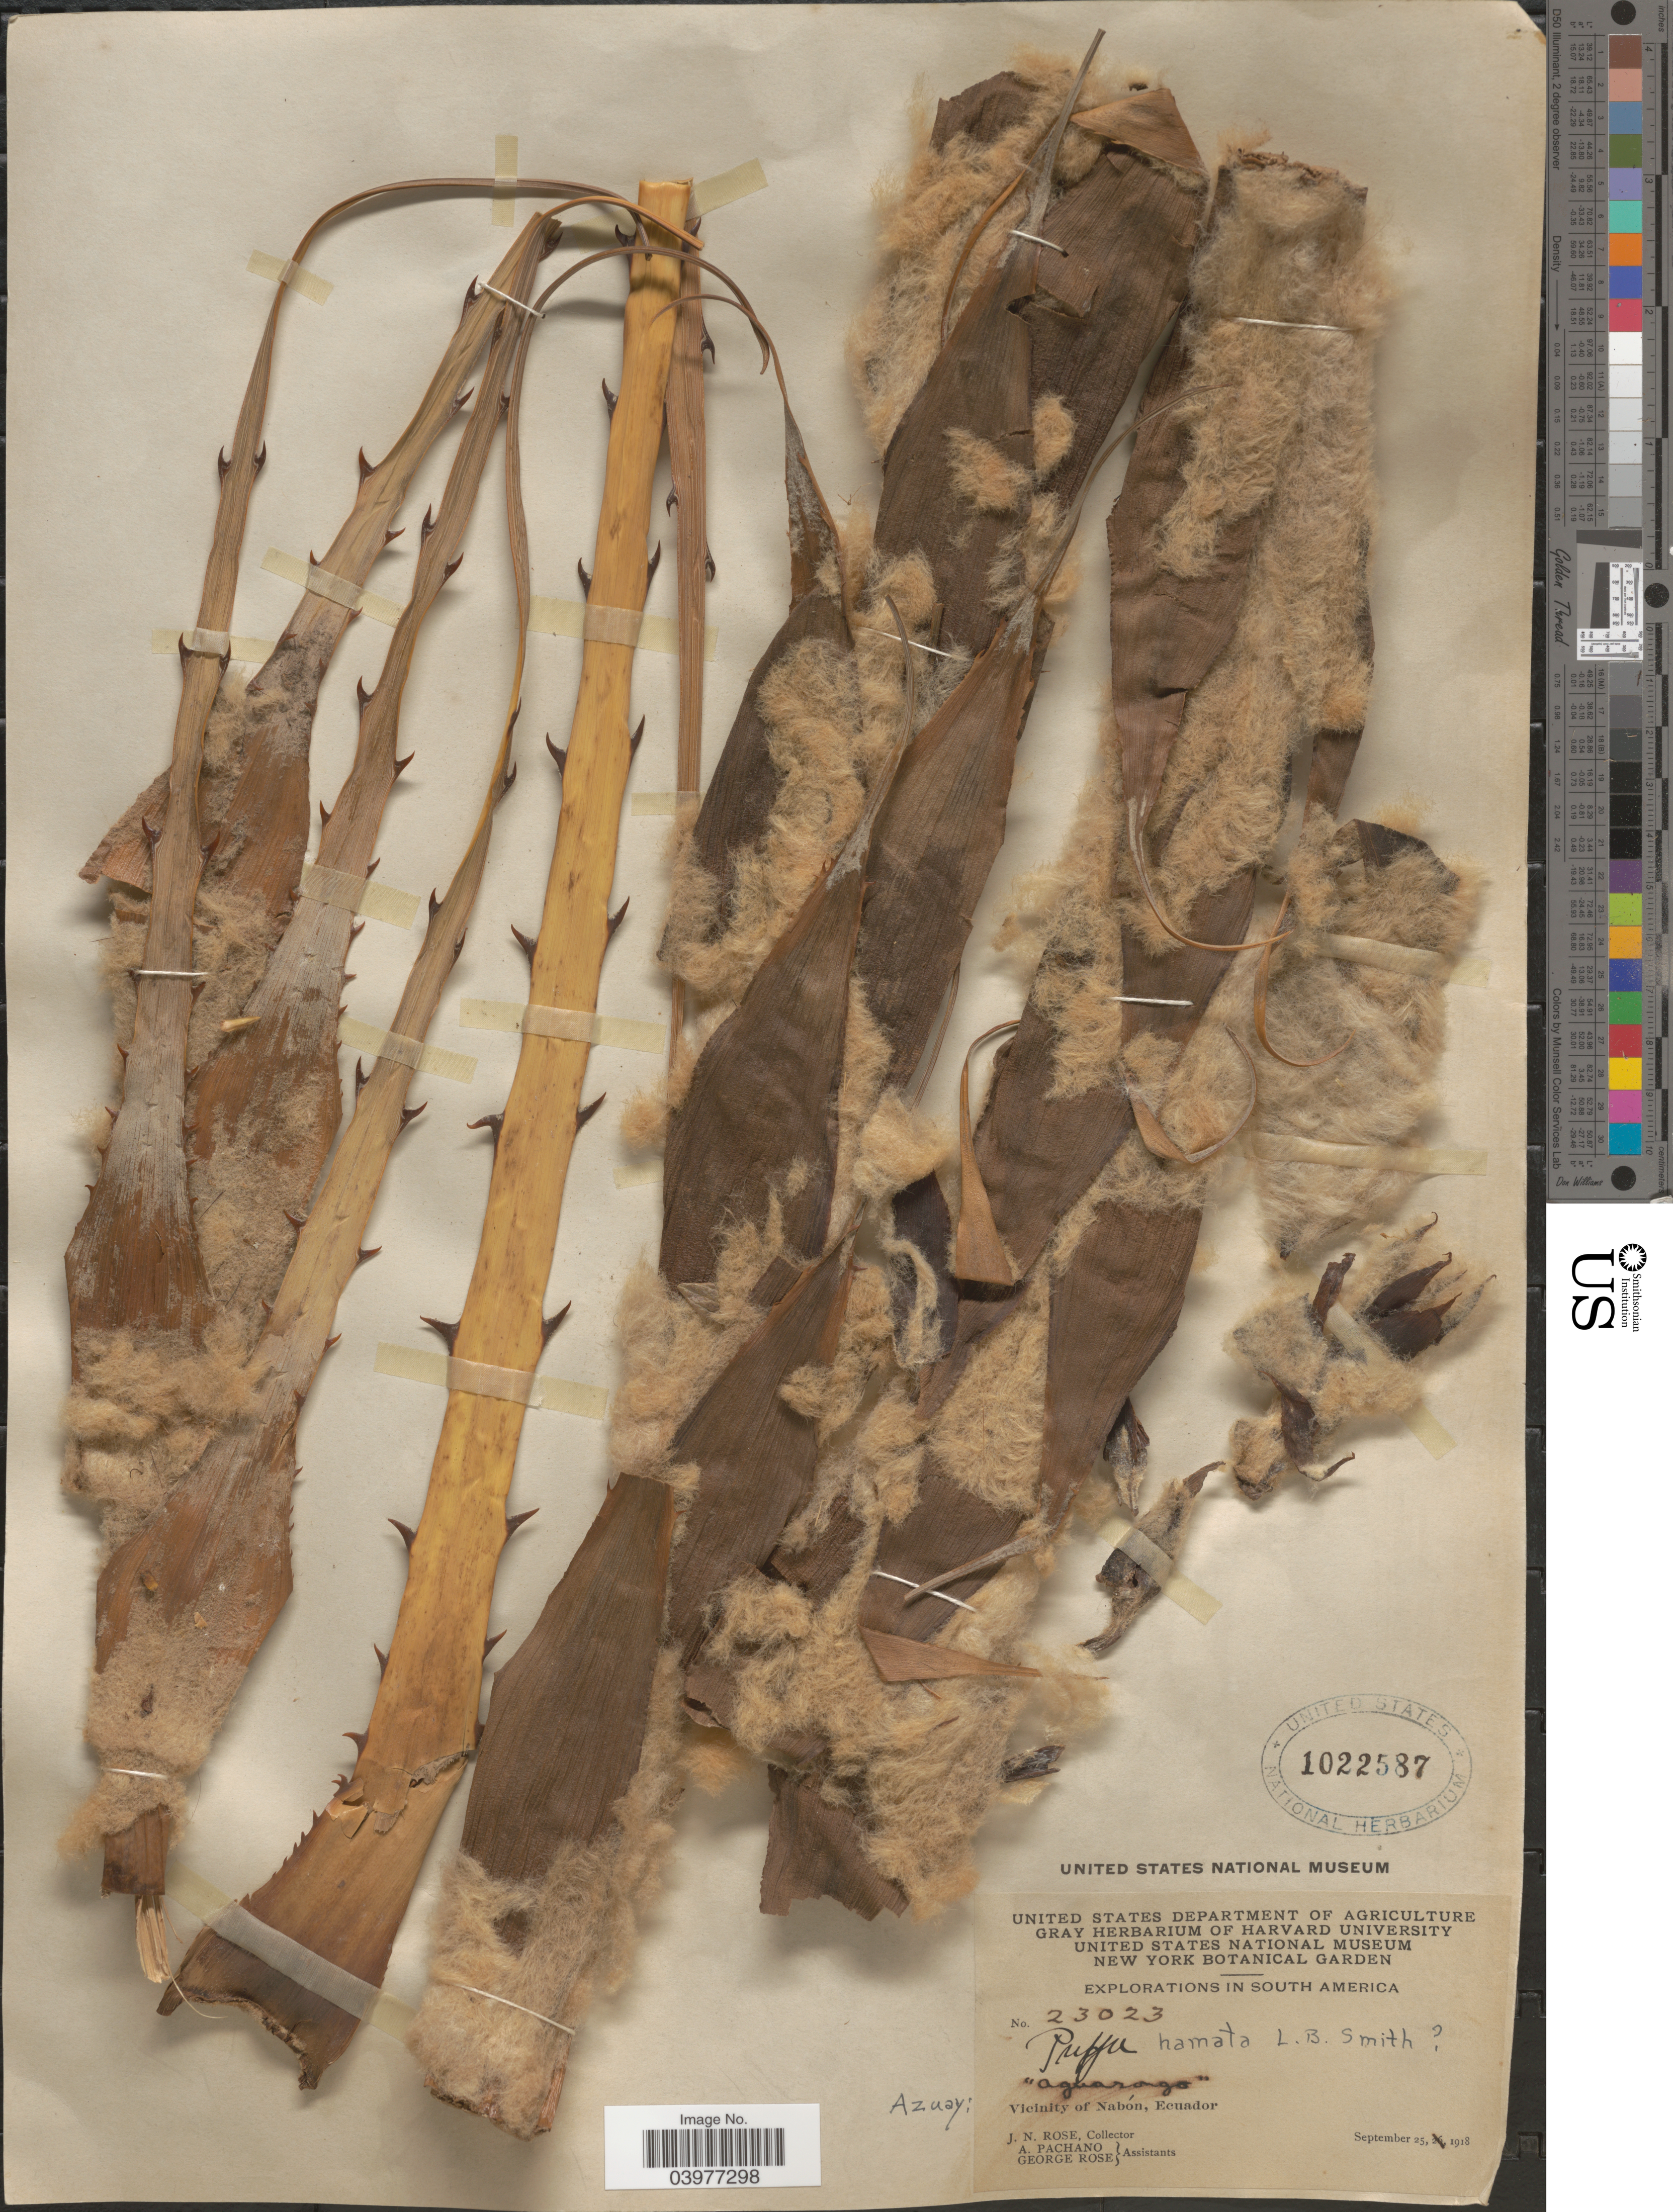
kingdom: Plantae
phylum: Tracheophyta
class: Liliopsida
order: Poales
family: Bromeliaceae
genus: Puya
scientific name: Puya hamata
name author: L.B. Sm.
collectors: J. N. Rose, A. Pachano & G. Rose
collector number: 23023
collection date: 1918-09-25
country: Ecuador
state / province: Azuay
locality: Azuay: Vicinity of Nabón.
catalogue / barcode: US 1022587